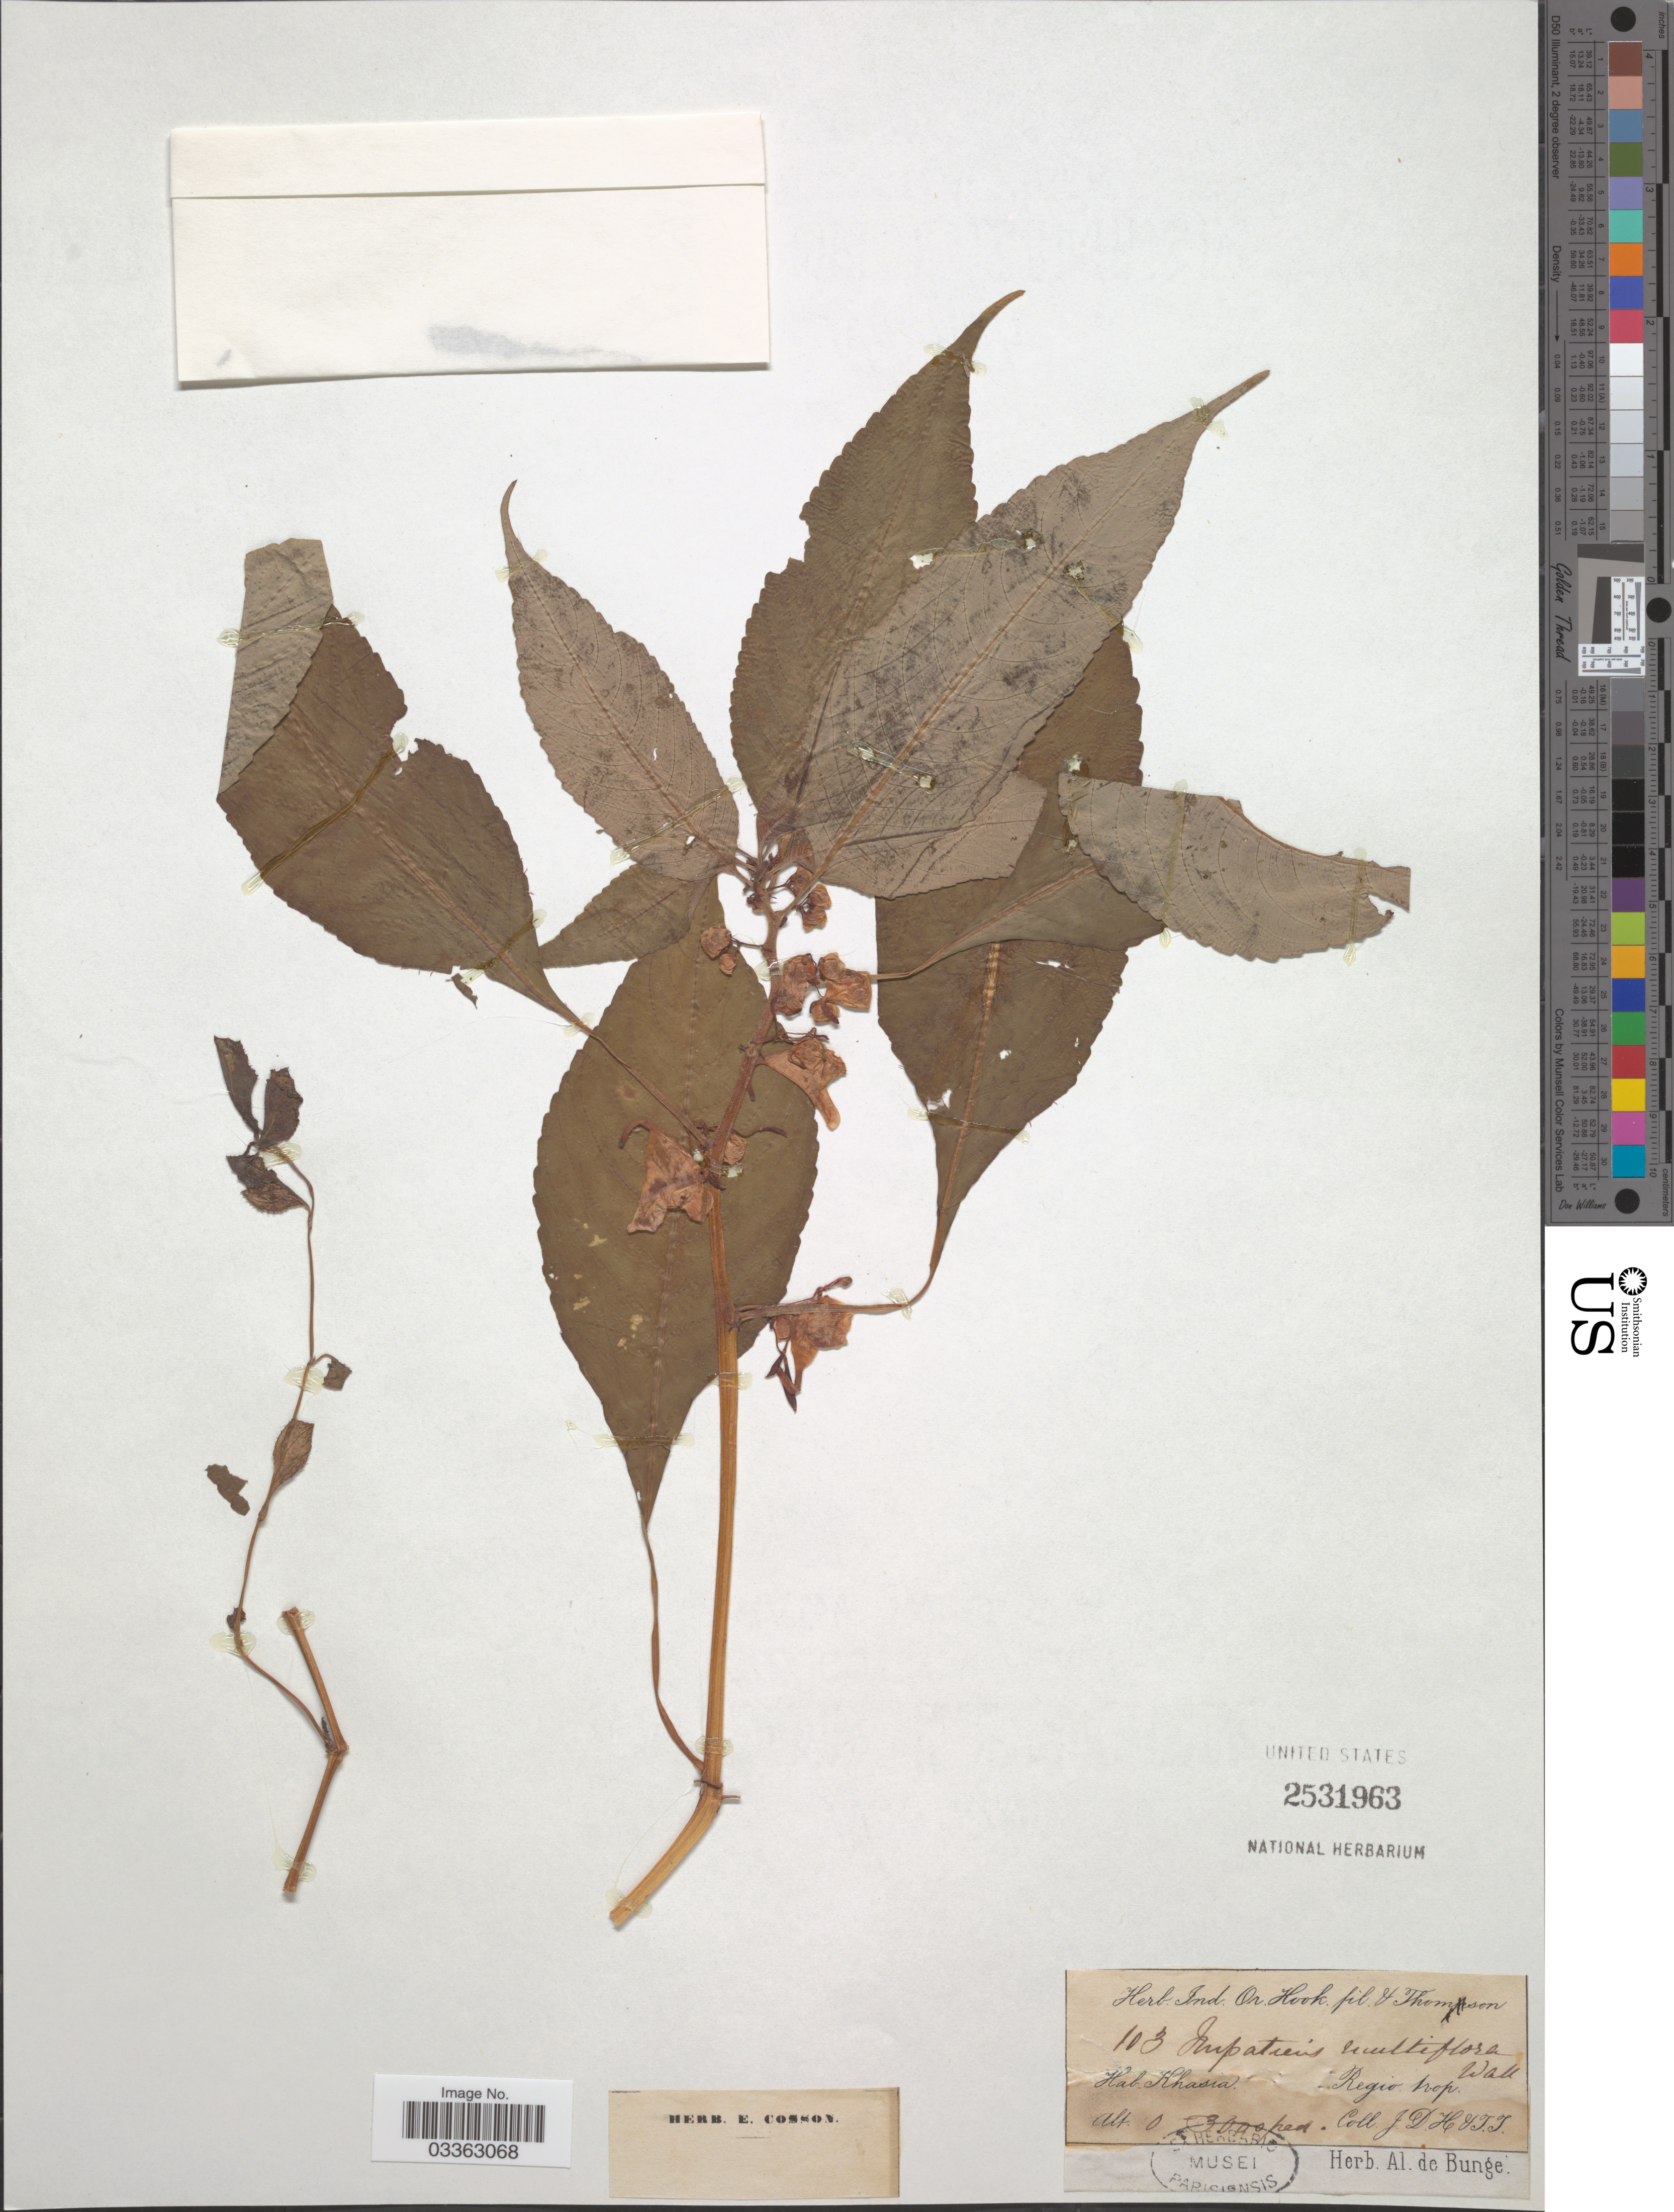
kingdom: Plantae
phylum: Tracheophyta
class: Magnoliopsida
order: Ericales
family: Balsaminaceae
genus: Impatiens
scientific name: Impatiens multiflora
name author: Wall. ex Hook. f. & Thoms.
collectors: J. Thomson & T. Thomson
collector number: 103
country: India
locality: Khasia, Regio trop.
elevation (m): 0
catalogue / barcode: US 2531963